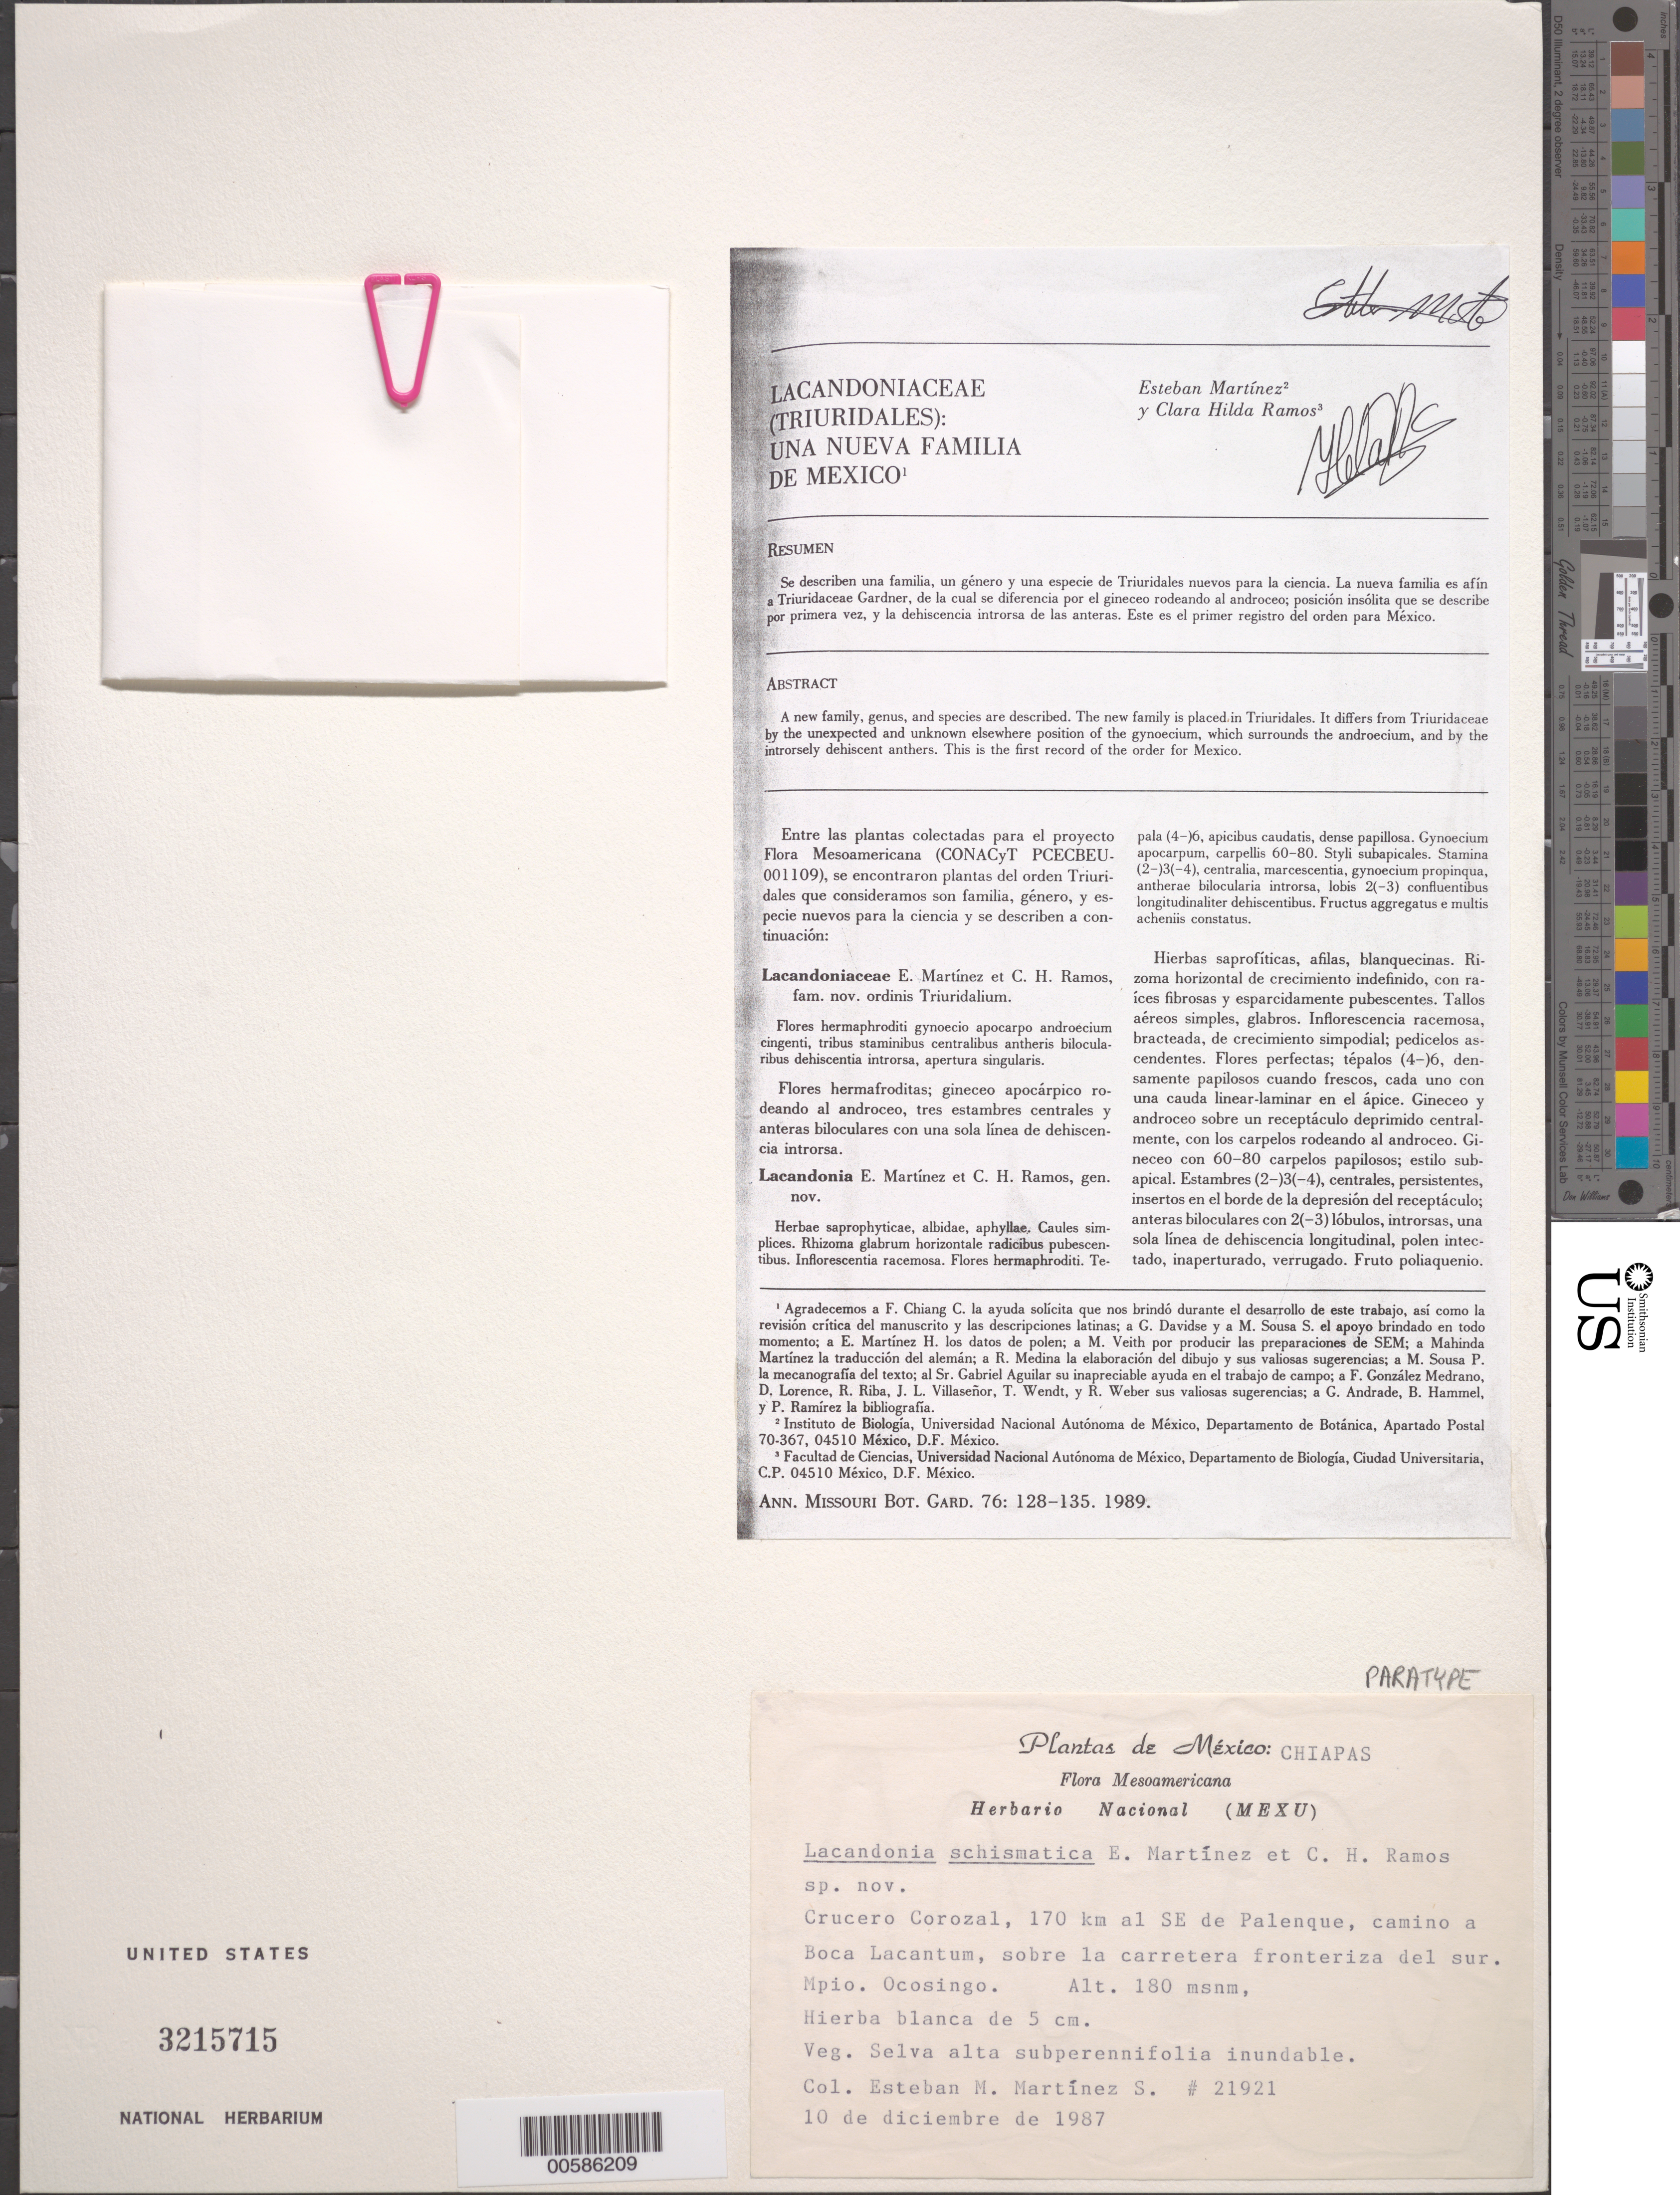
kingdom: Plantae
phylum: Tracheophyta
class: Liliopsida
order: Pandanales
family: Triuridaceae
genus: Lacandonia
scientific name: Lacandonia schismatica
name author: Martínez S. & Ramos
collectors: E. Martínez Soto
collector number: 21921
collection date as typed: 10 Dec 1987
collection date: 1987-12-10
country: Mexico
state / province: Chiapas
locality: Crucero Corozal, SE of Palenque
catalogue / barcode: US 3215715